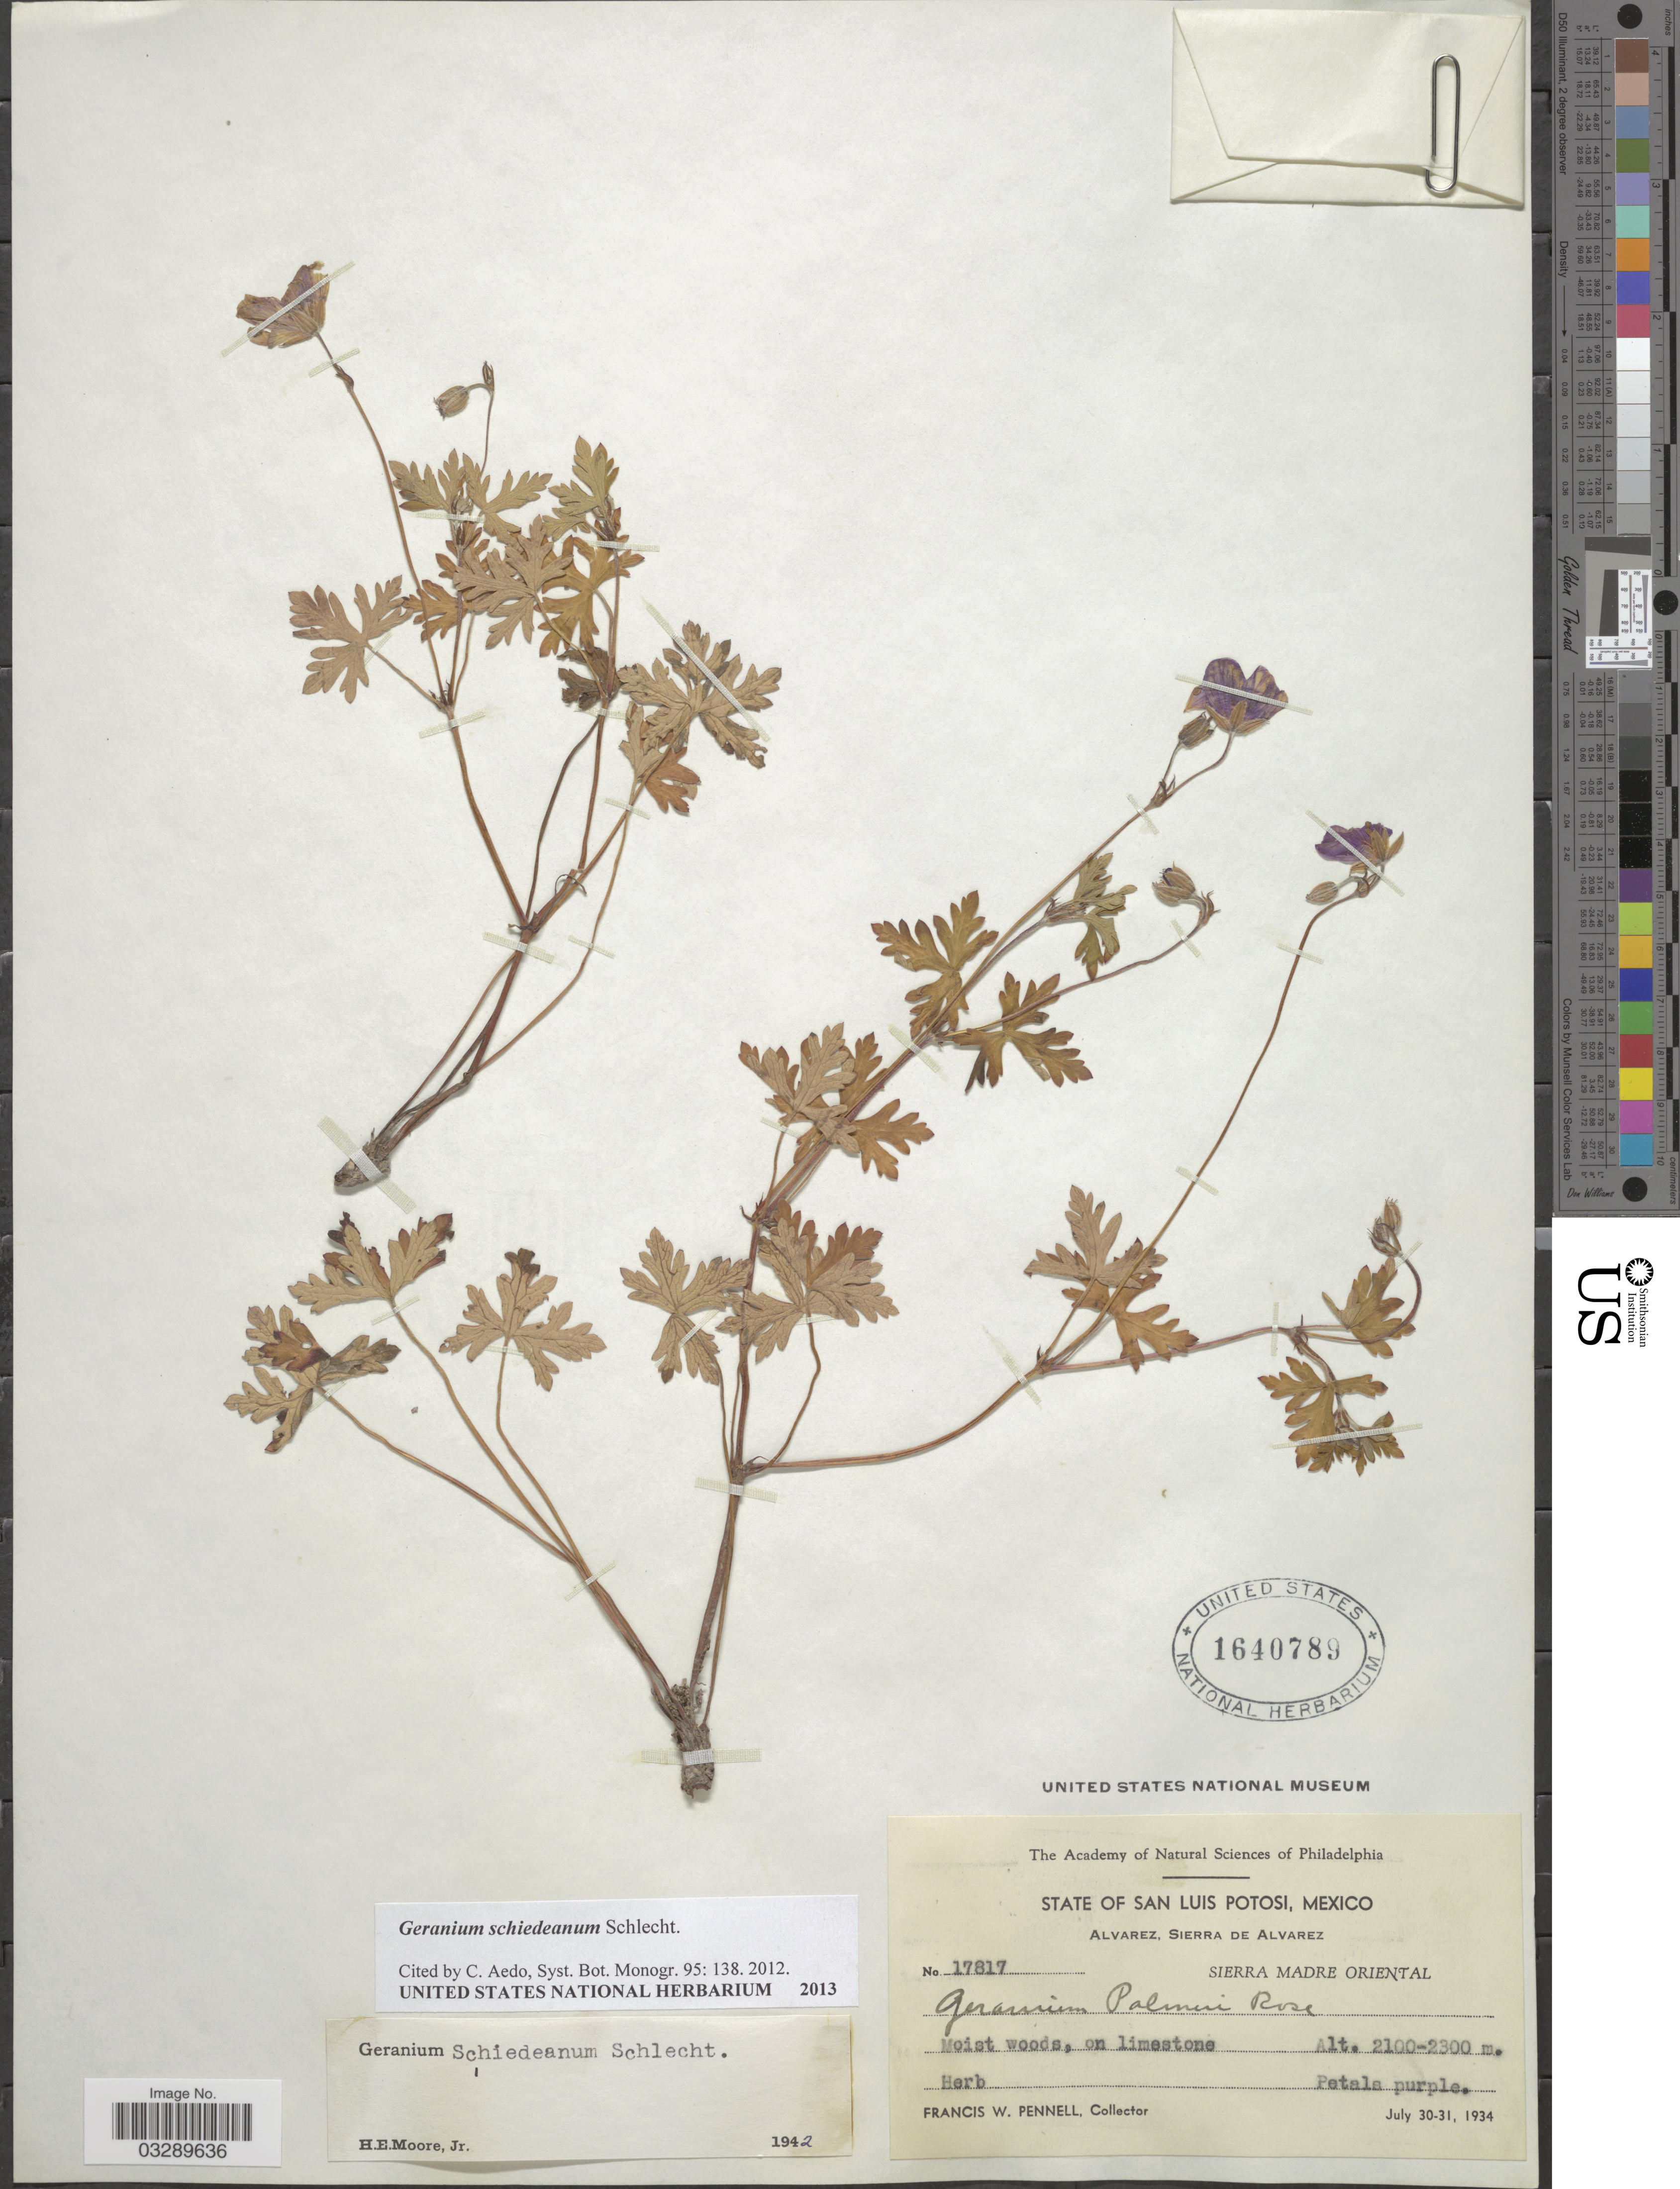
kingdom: Plantae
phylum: Tracheophyta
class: Magnoliopsida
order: Geraniales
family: Geraniaceae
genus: Geranium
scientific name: Geranium schiedeanum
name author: Schltdl.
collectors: F. W. Pennell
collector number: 17817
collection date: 1934-07-30/1934-07-31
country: Mexico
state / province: San Luis Potosí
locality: Alvarez, Sierra de Alvarez, Sierra Madre Oriental.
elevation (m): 2100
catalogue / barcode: US 1640789